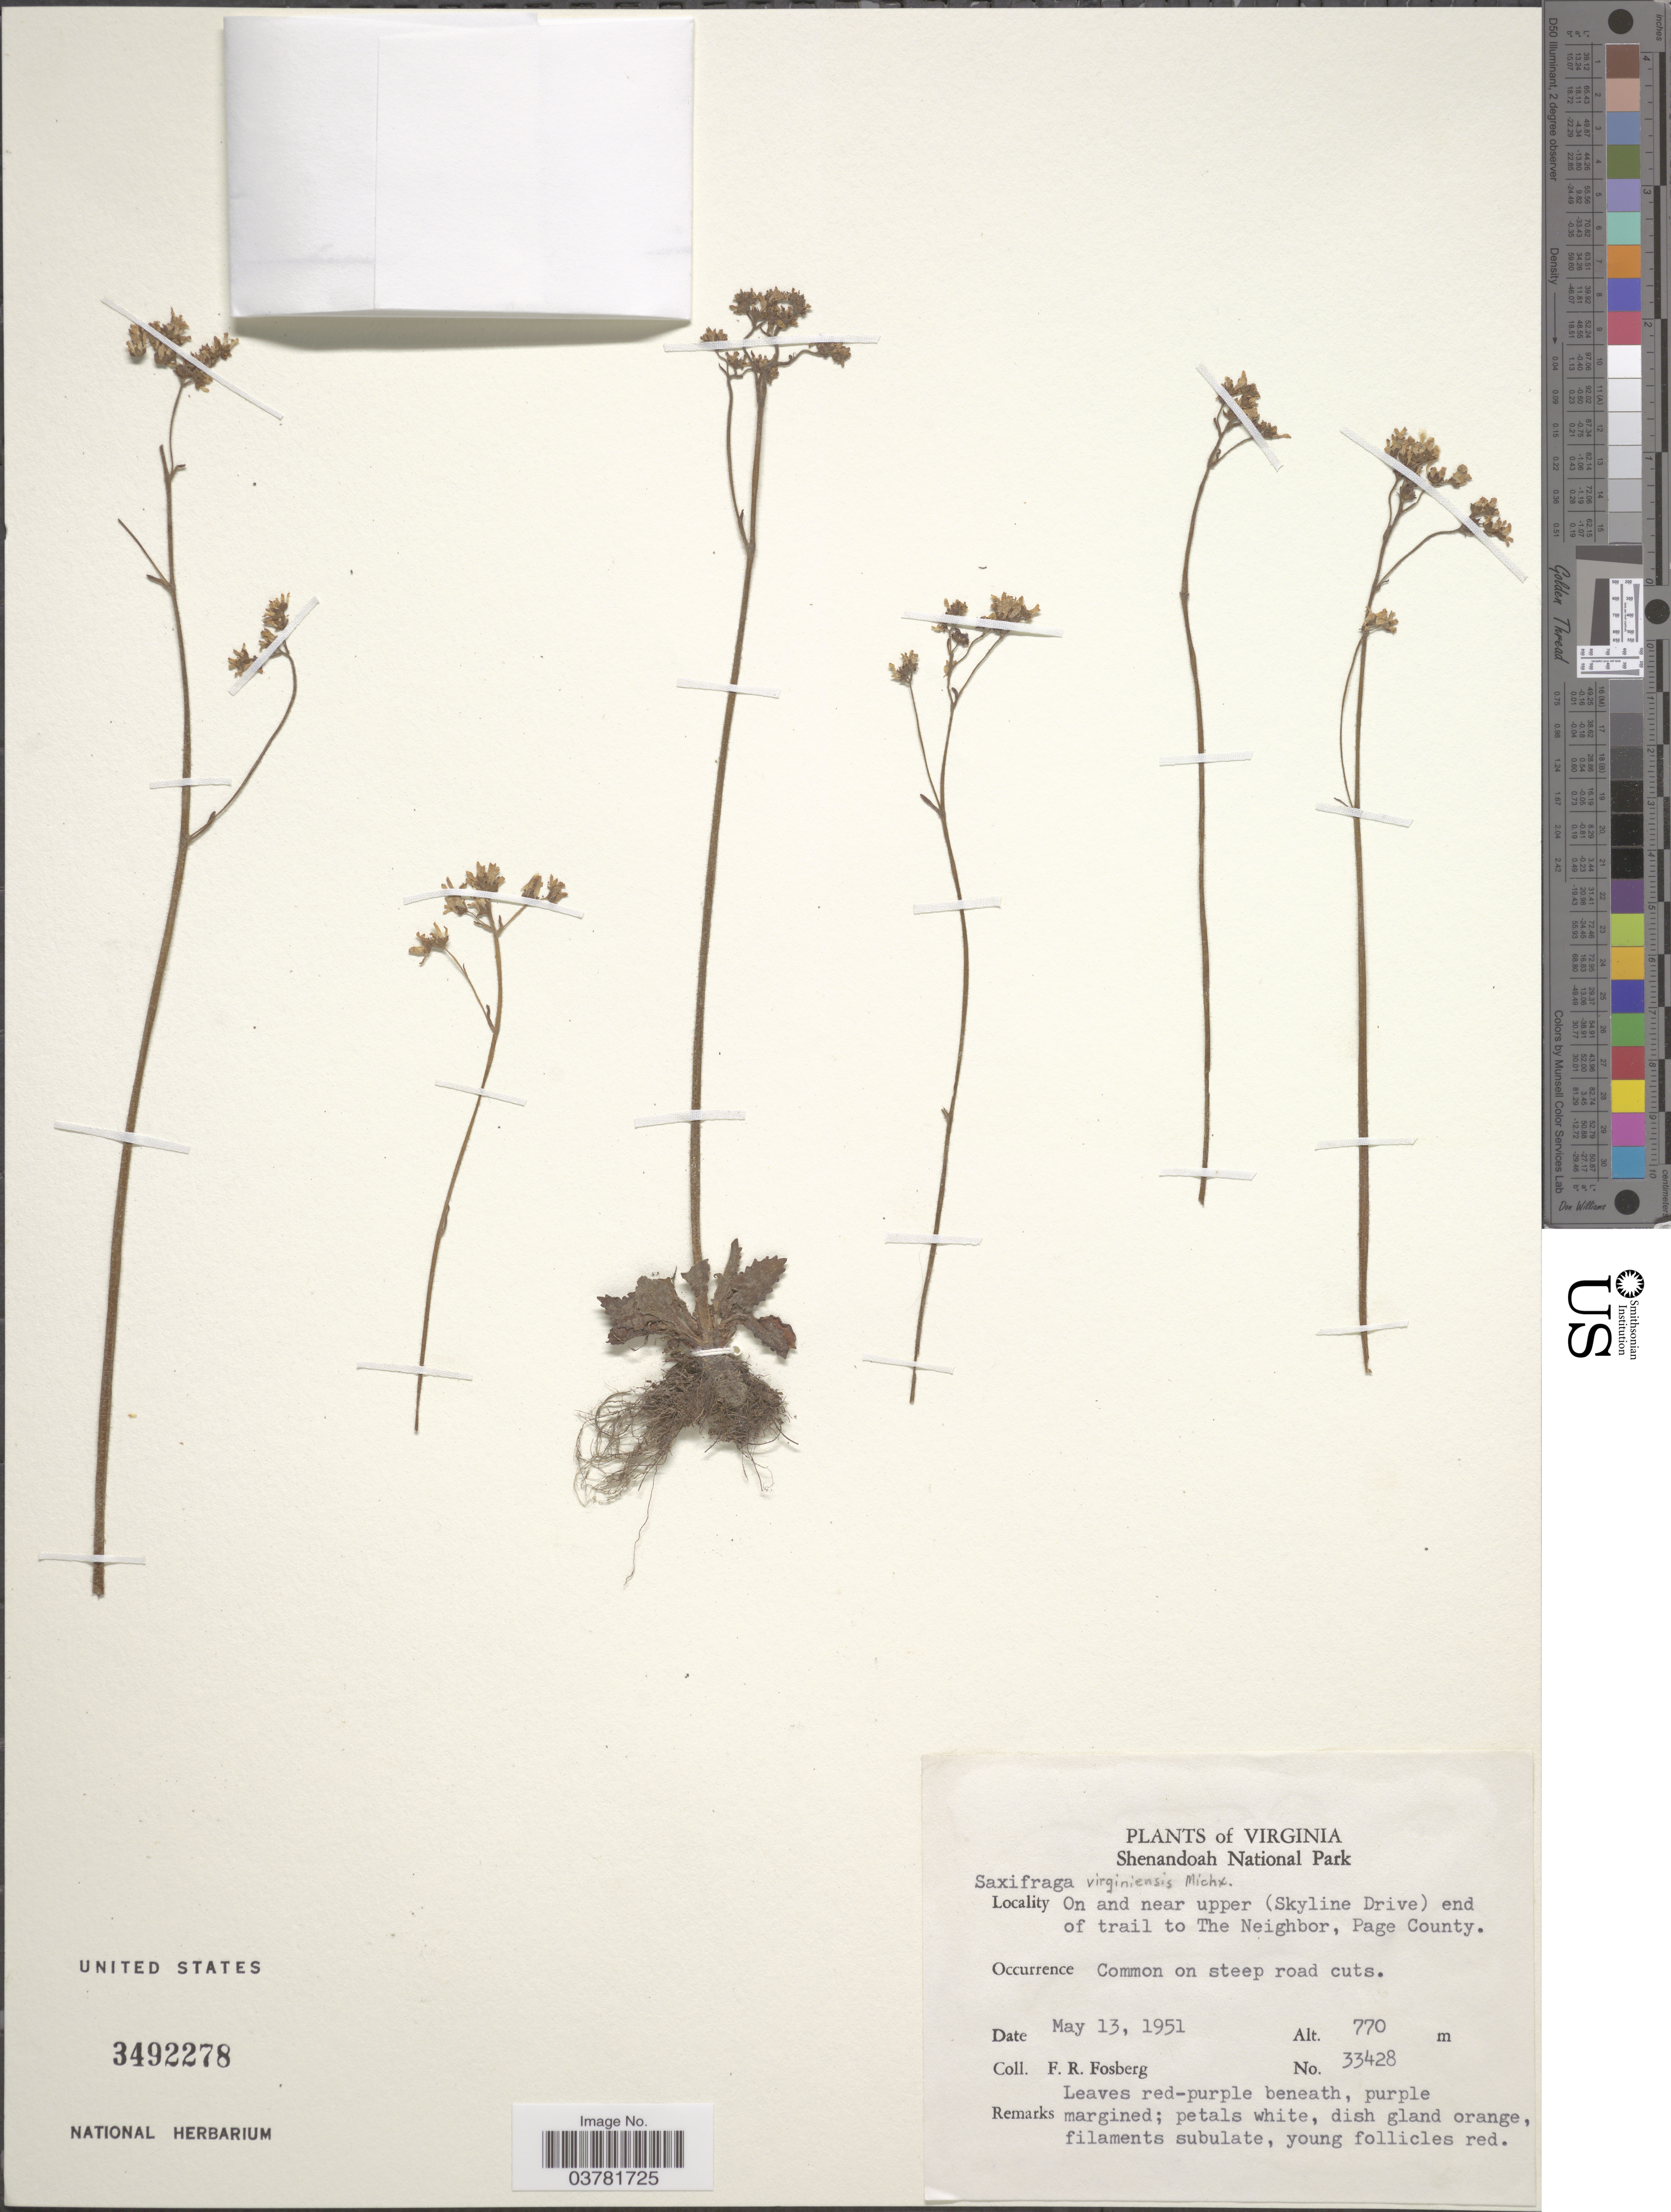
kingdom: Plantae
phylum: Tracheophyta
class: Magnoliopsida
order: Saxifragales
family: Saxifragaceae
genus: Micranthes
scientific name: Micranthes virginiensis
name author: (Michx.) Small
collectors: F. R. Fosberg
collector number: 33428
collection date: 1951-05-13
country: United States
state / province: Virginia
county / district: Page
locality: Shenandoah National Park. On and near upper (Skyline Drive) end of trail to The Neighbor, Page County.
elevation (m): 770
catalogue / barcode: US 3492278